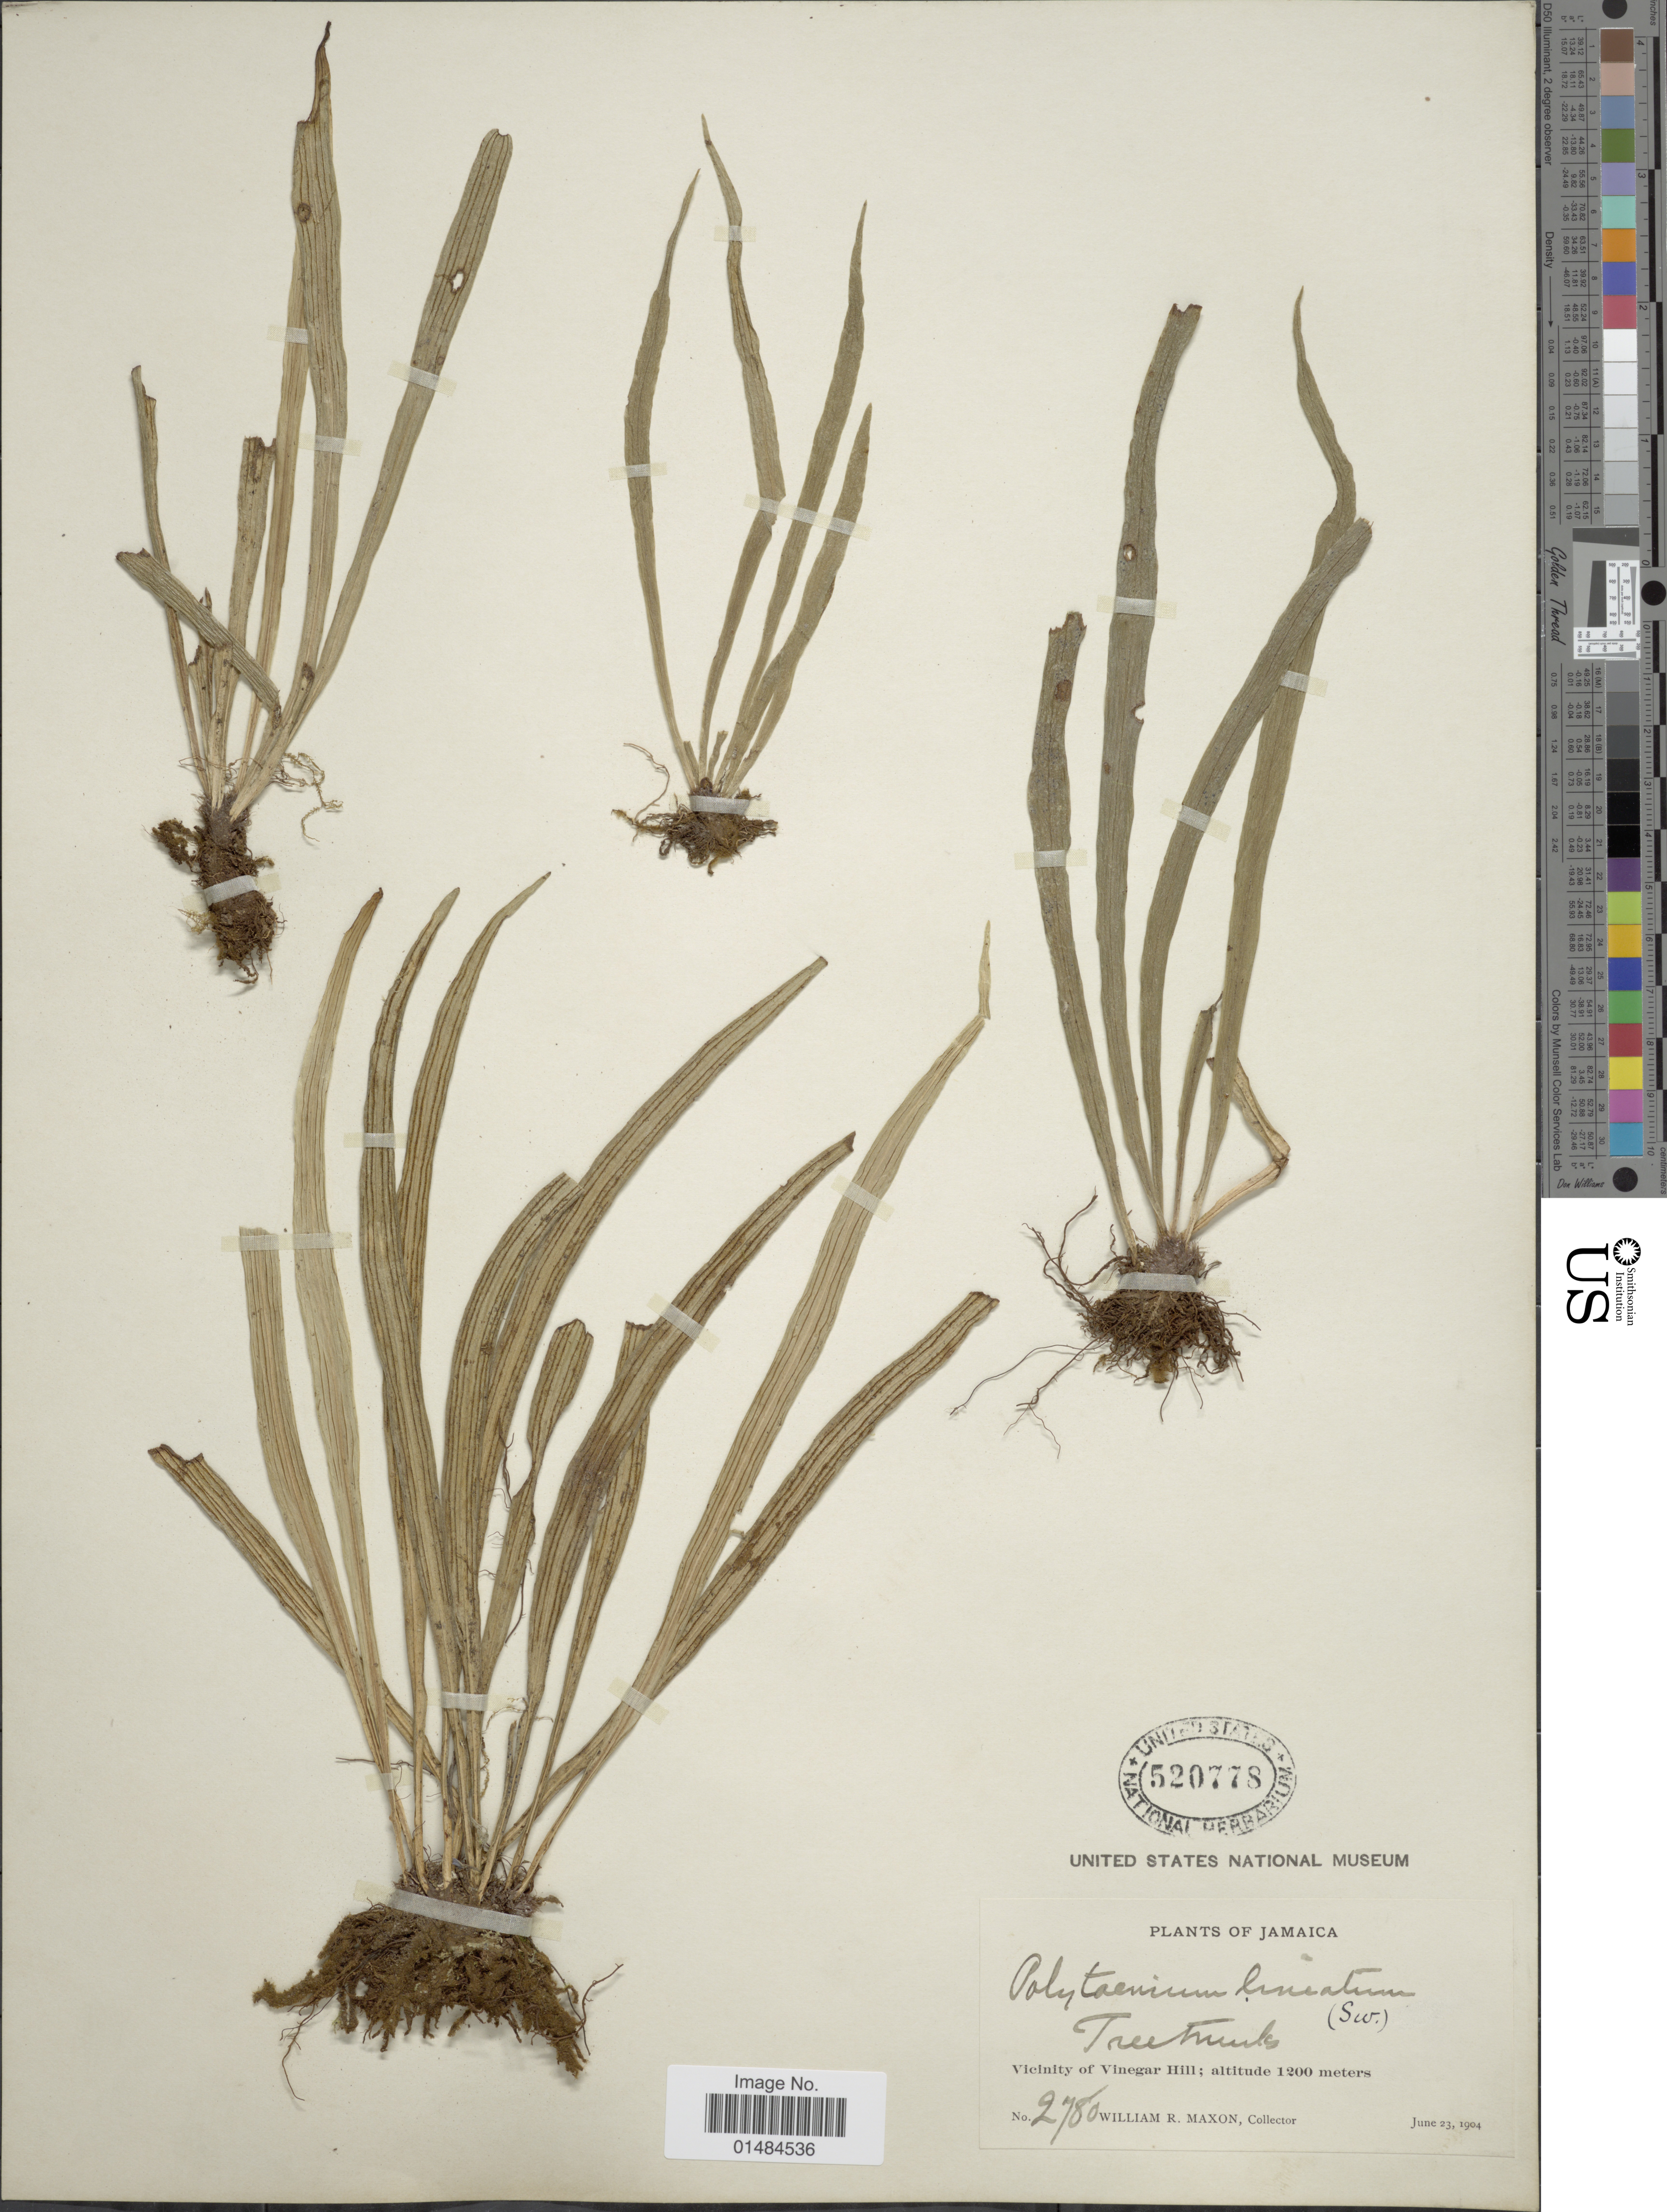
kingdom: Plantae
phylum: Tracheophyta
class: Polypodiopsida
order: Polypodiales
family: Pteridaceae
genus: Polytaenium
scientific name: Polytaenium lineatum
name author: (Sw.) J. Sm.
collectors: W. R. Maxon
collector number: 2780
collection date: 1904-06-23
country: Jamaica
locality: Vicinity of Vinegar Hill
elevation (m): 1200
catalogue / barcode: US 520778